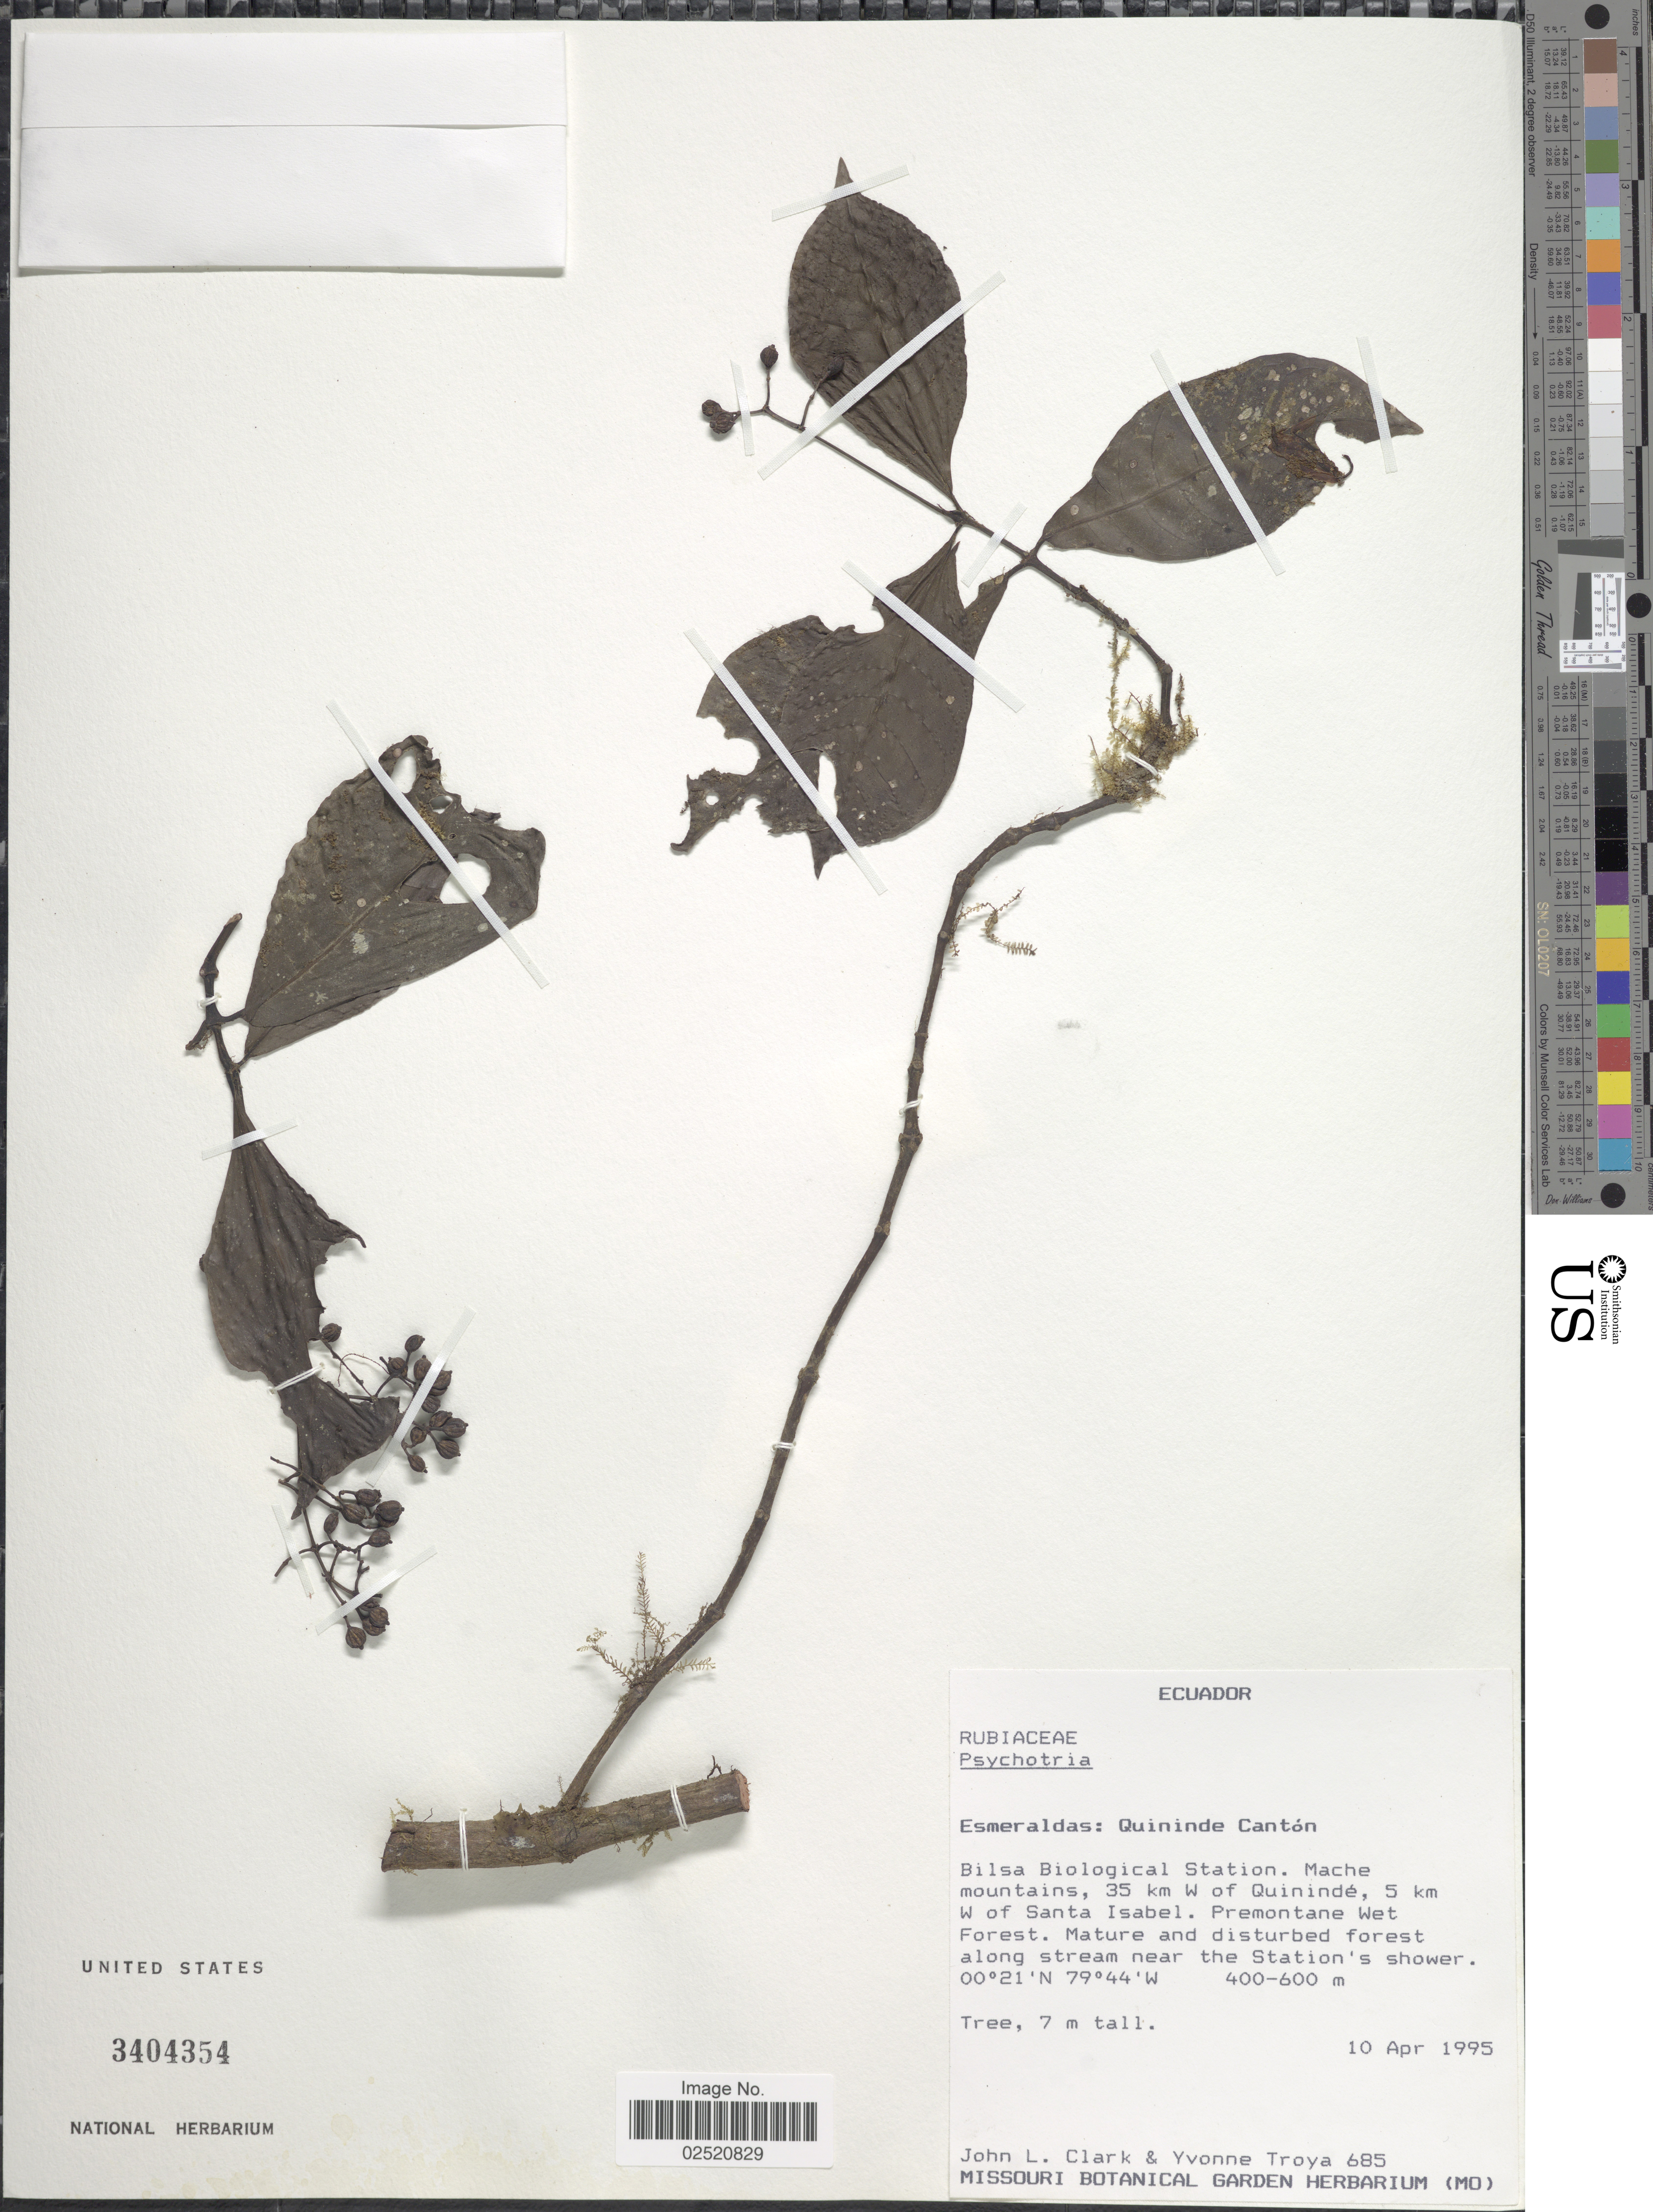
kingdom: Plantae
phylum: Tracheophyta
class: Magnoliopsida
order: Gentianales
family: Rubiaceae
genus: Psychotria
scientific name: Psychotria sp.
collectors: J. L. Clark & Y. Troya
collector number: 685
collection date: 1995-04-10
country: Ecuador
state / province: Esmeraldas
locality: Quininde Canton, Bilsa Biological Station, Mache mountains, 35 km W of Quininde, 5 km W of Santa Isabel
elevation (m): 400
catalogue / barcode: US 3404354